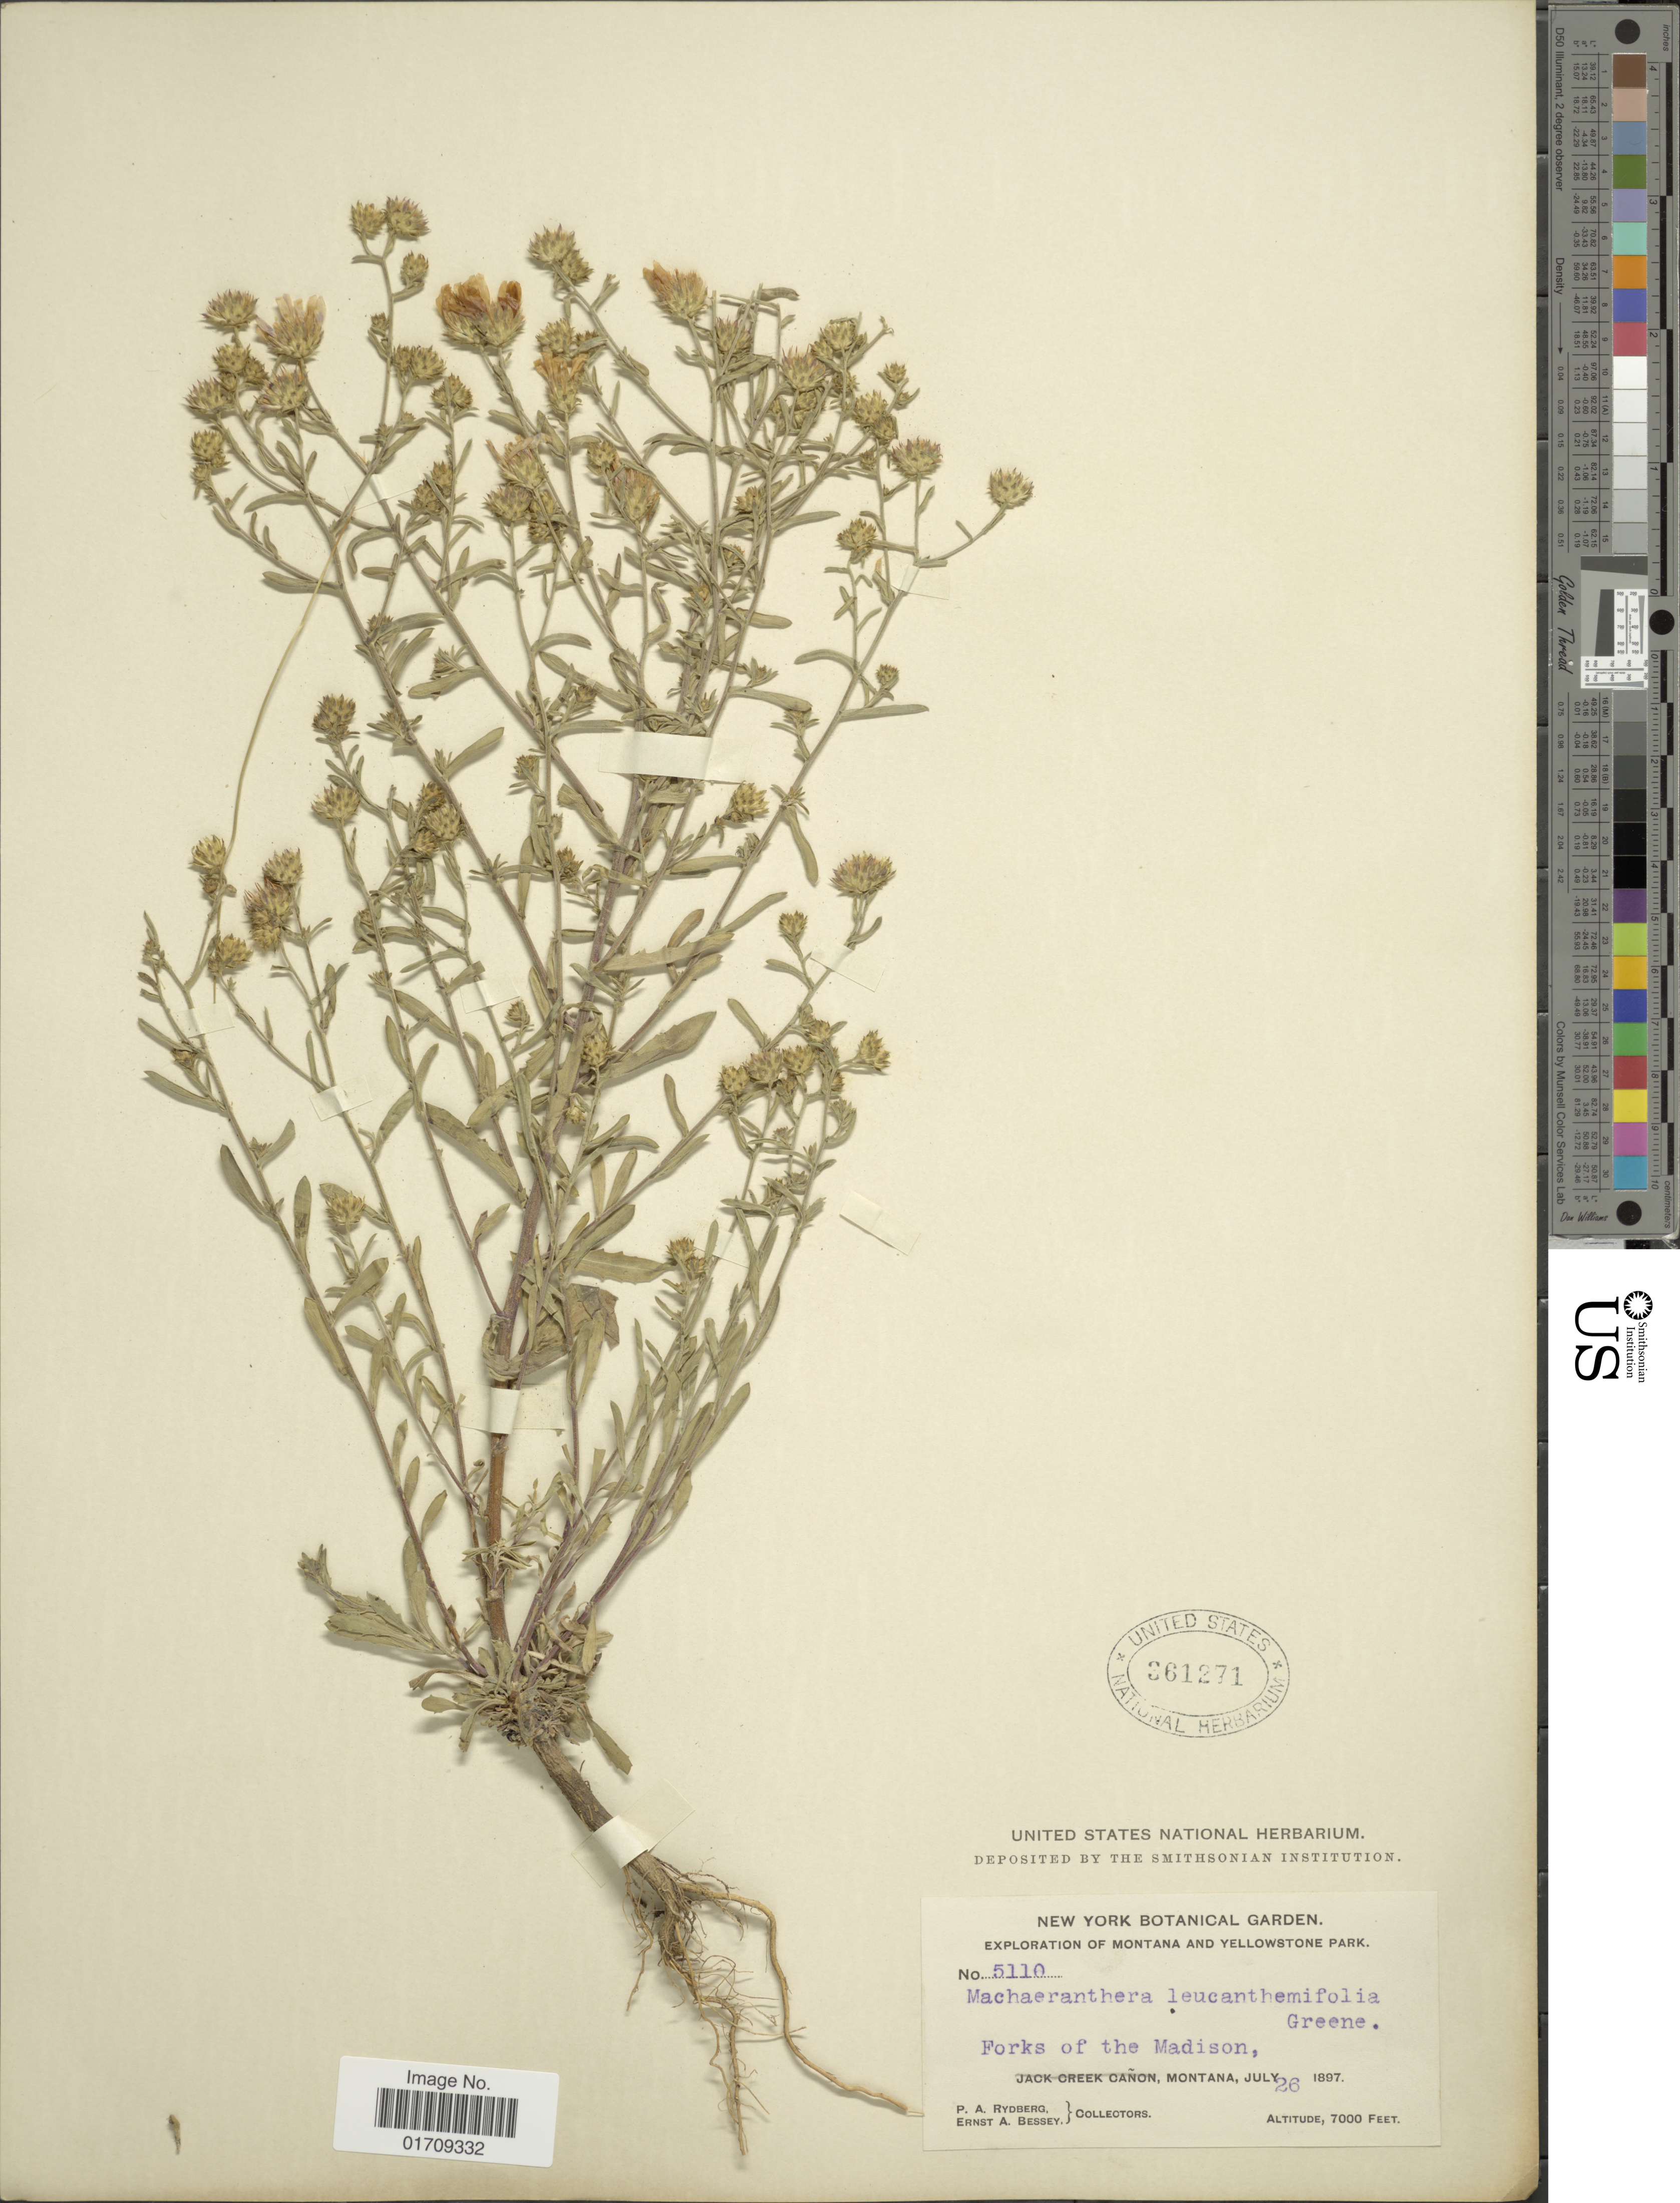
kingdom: Plantae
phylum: Tracheophyta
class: Magnoliopsida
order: Asterales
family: Asteraceae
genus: Machaeranthera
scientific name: Machaeranthera pulverulenta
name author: (Nutt.) Greene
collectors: P. A. Rydberg & E. A. Bessey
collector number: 5110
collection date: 1897-07-26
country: United States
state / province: Montana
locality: Yellowstone Park, Forks of the Madison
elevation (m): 2134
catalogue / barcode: US 361271